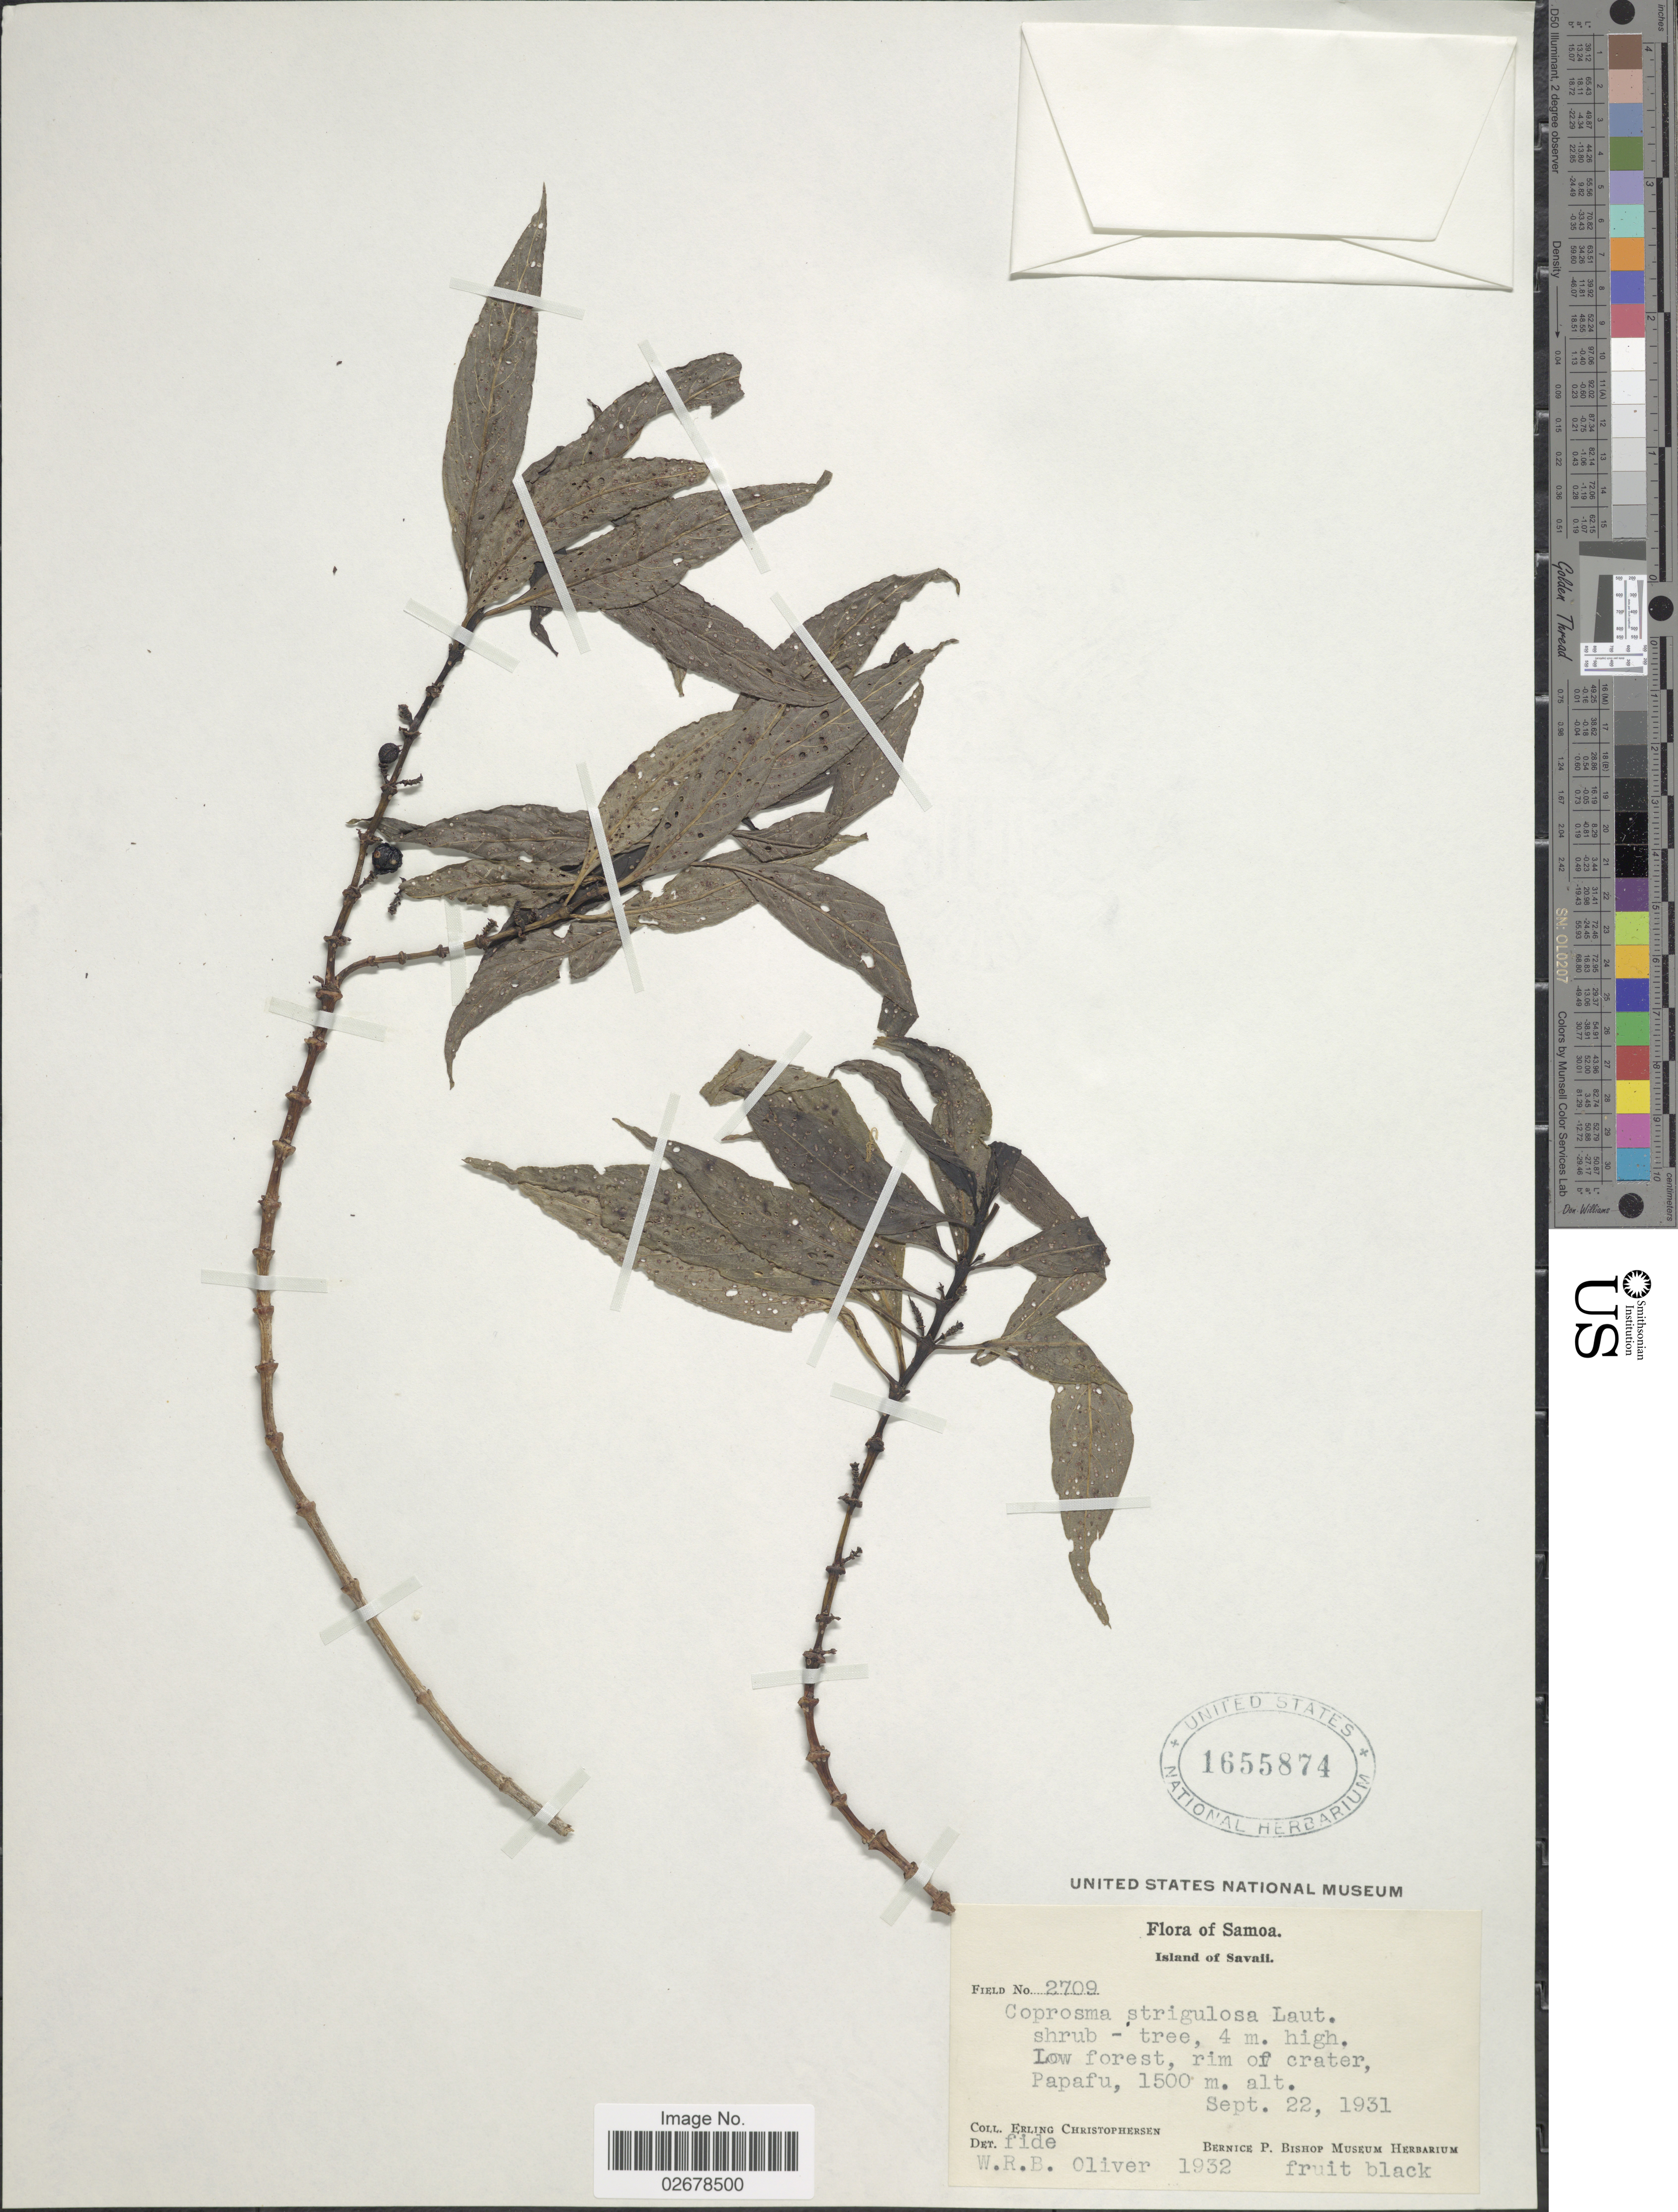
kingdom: Plantae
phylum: Tracheophyta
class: Magnoliopsida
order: Gentianales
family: Rubiaceae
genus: Coprosma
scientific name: Coprosma strigulosa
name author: Lauterb.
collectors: E. Christophersen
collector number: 2709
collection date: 1931-09-22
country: Samoa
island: Savai'i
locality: Island of Savaii, low forest, rim of crater, Papafu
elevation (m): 1500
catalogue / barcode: US 1655874